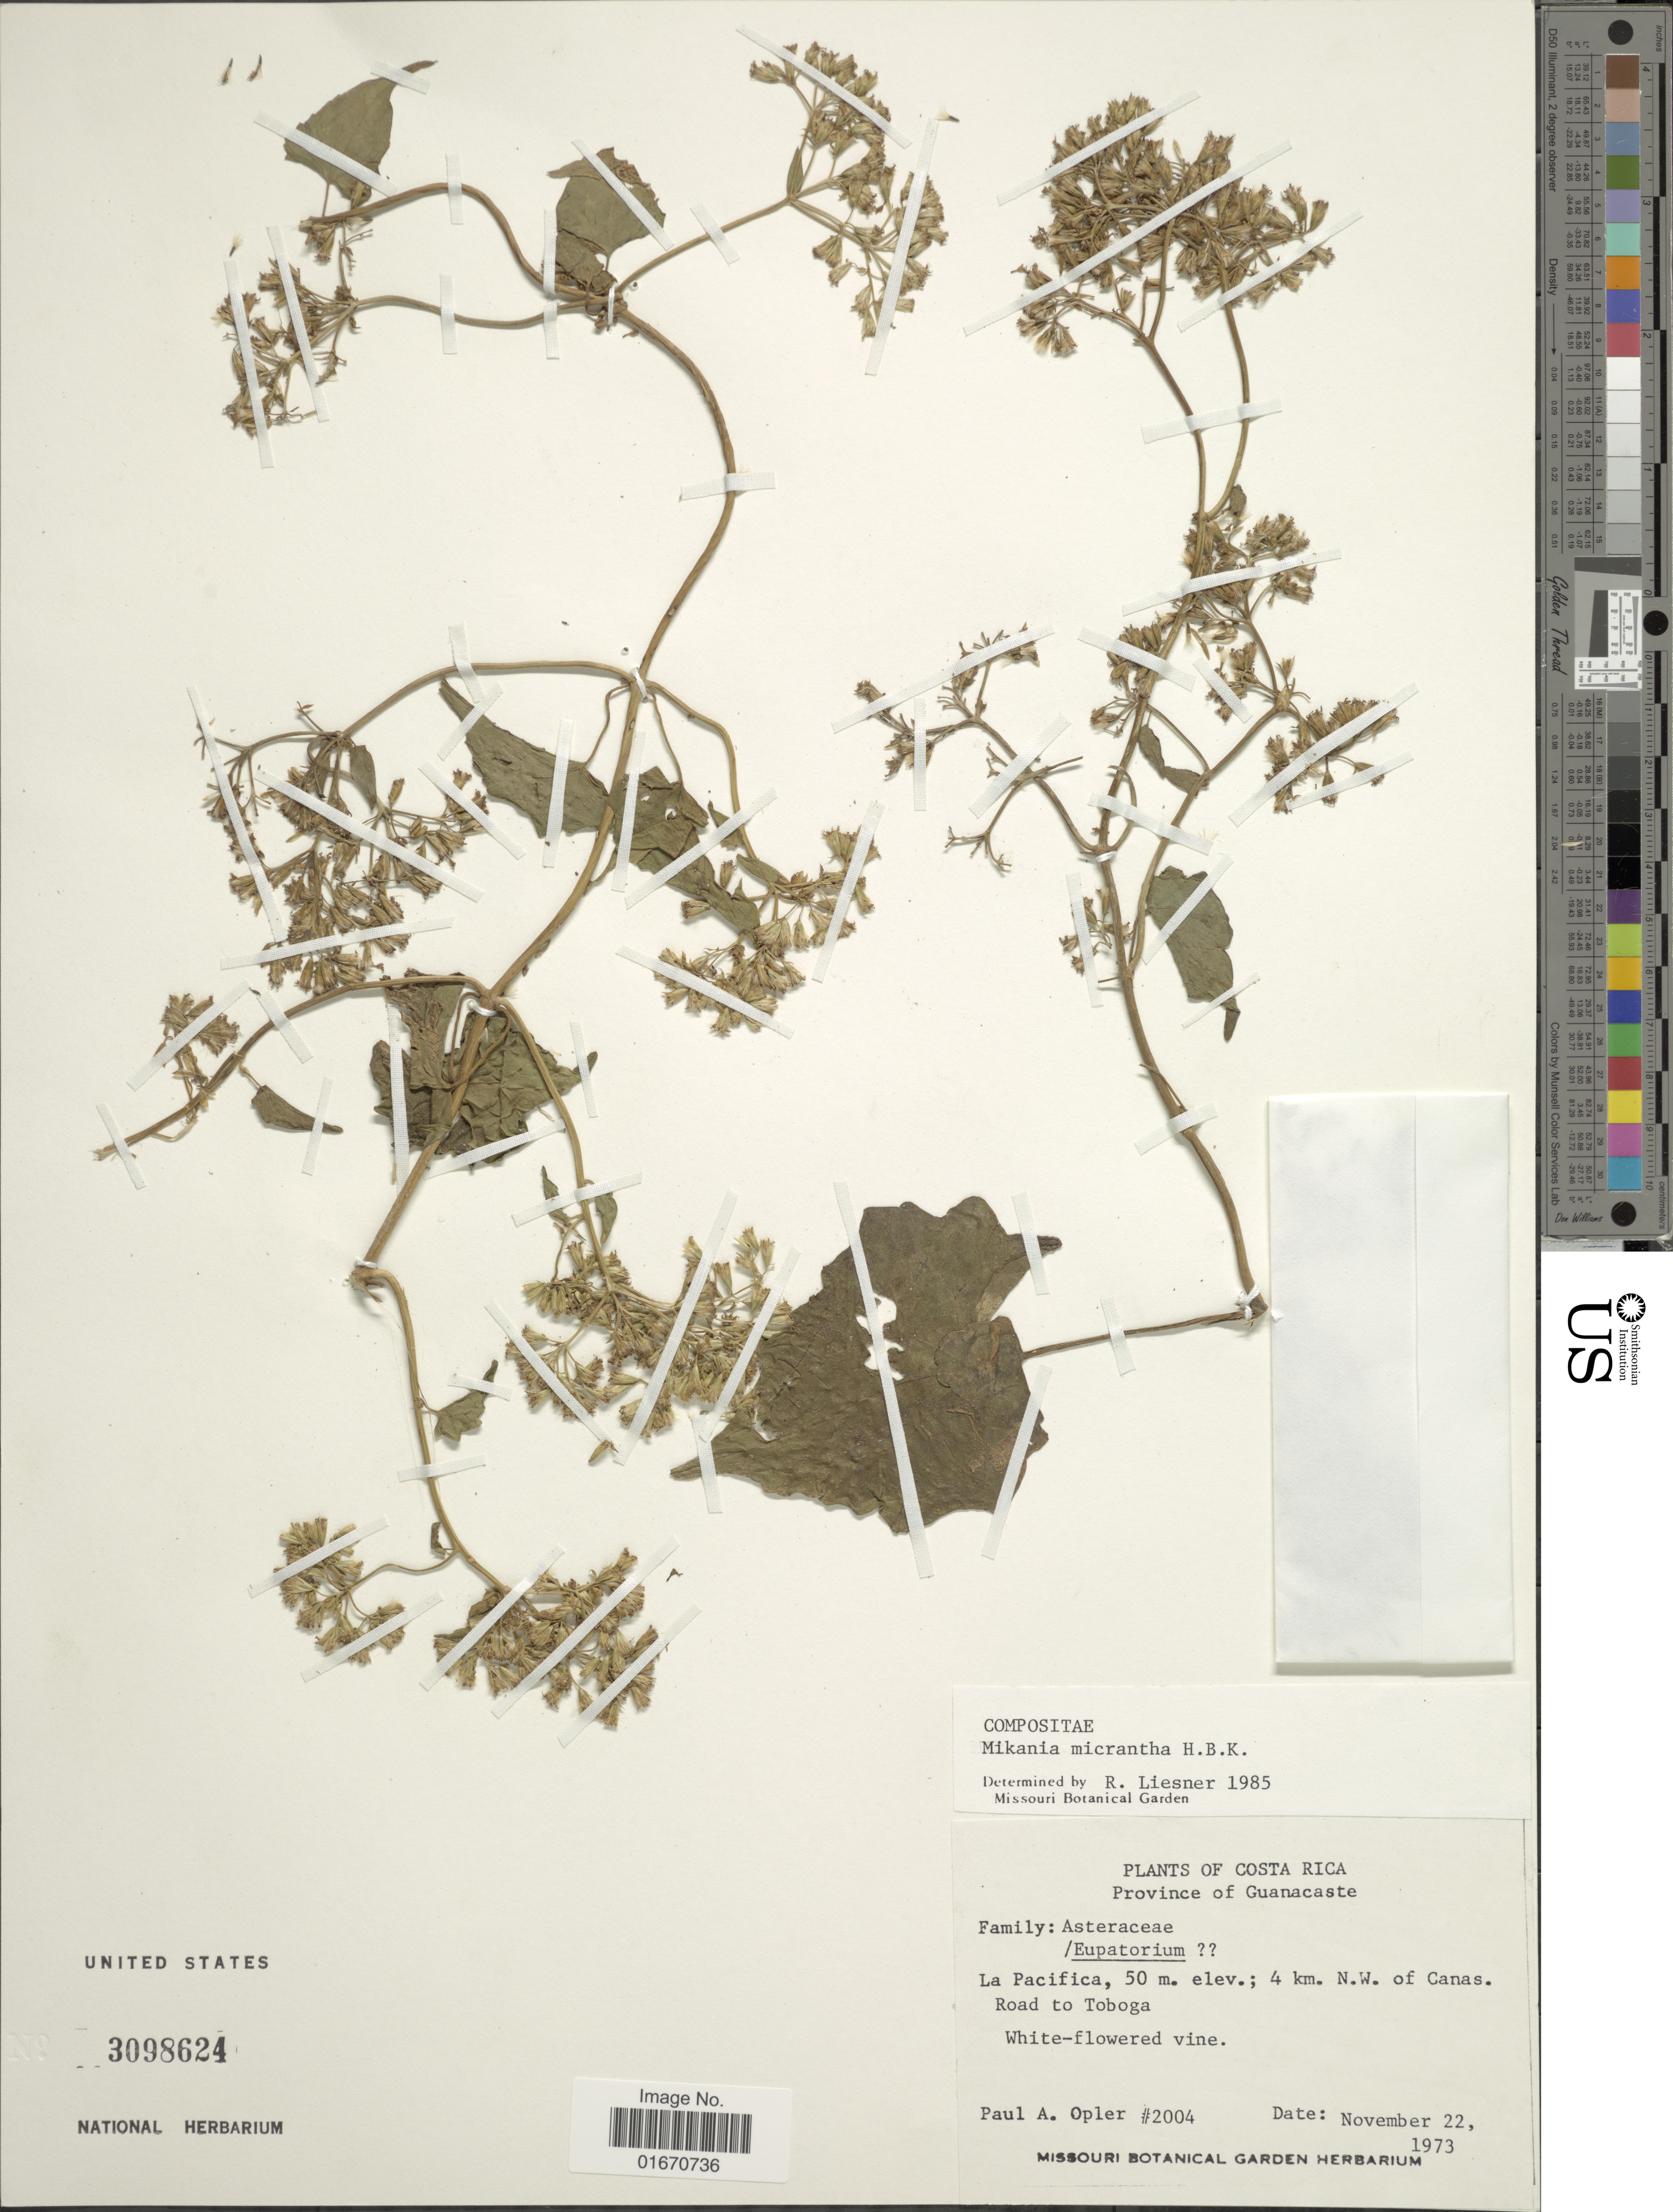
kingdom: Plantae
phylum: Tracheophyta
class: Magnoliopsida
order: Asterales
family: Asteraceae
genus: Mikania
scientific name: Mikania micrantha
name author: Kunth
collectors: P. Opler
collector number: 2004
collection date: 1973-11-22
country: Costa Rica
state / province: Guanacaste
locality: La Pacifica, 4 km N.W. of Canas, Road to Toboga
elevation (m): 50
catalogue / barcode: US 3098624